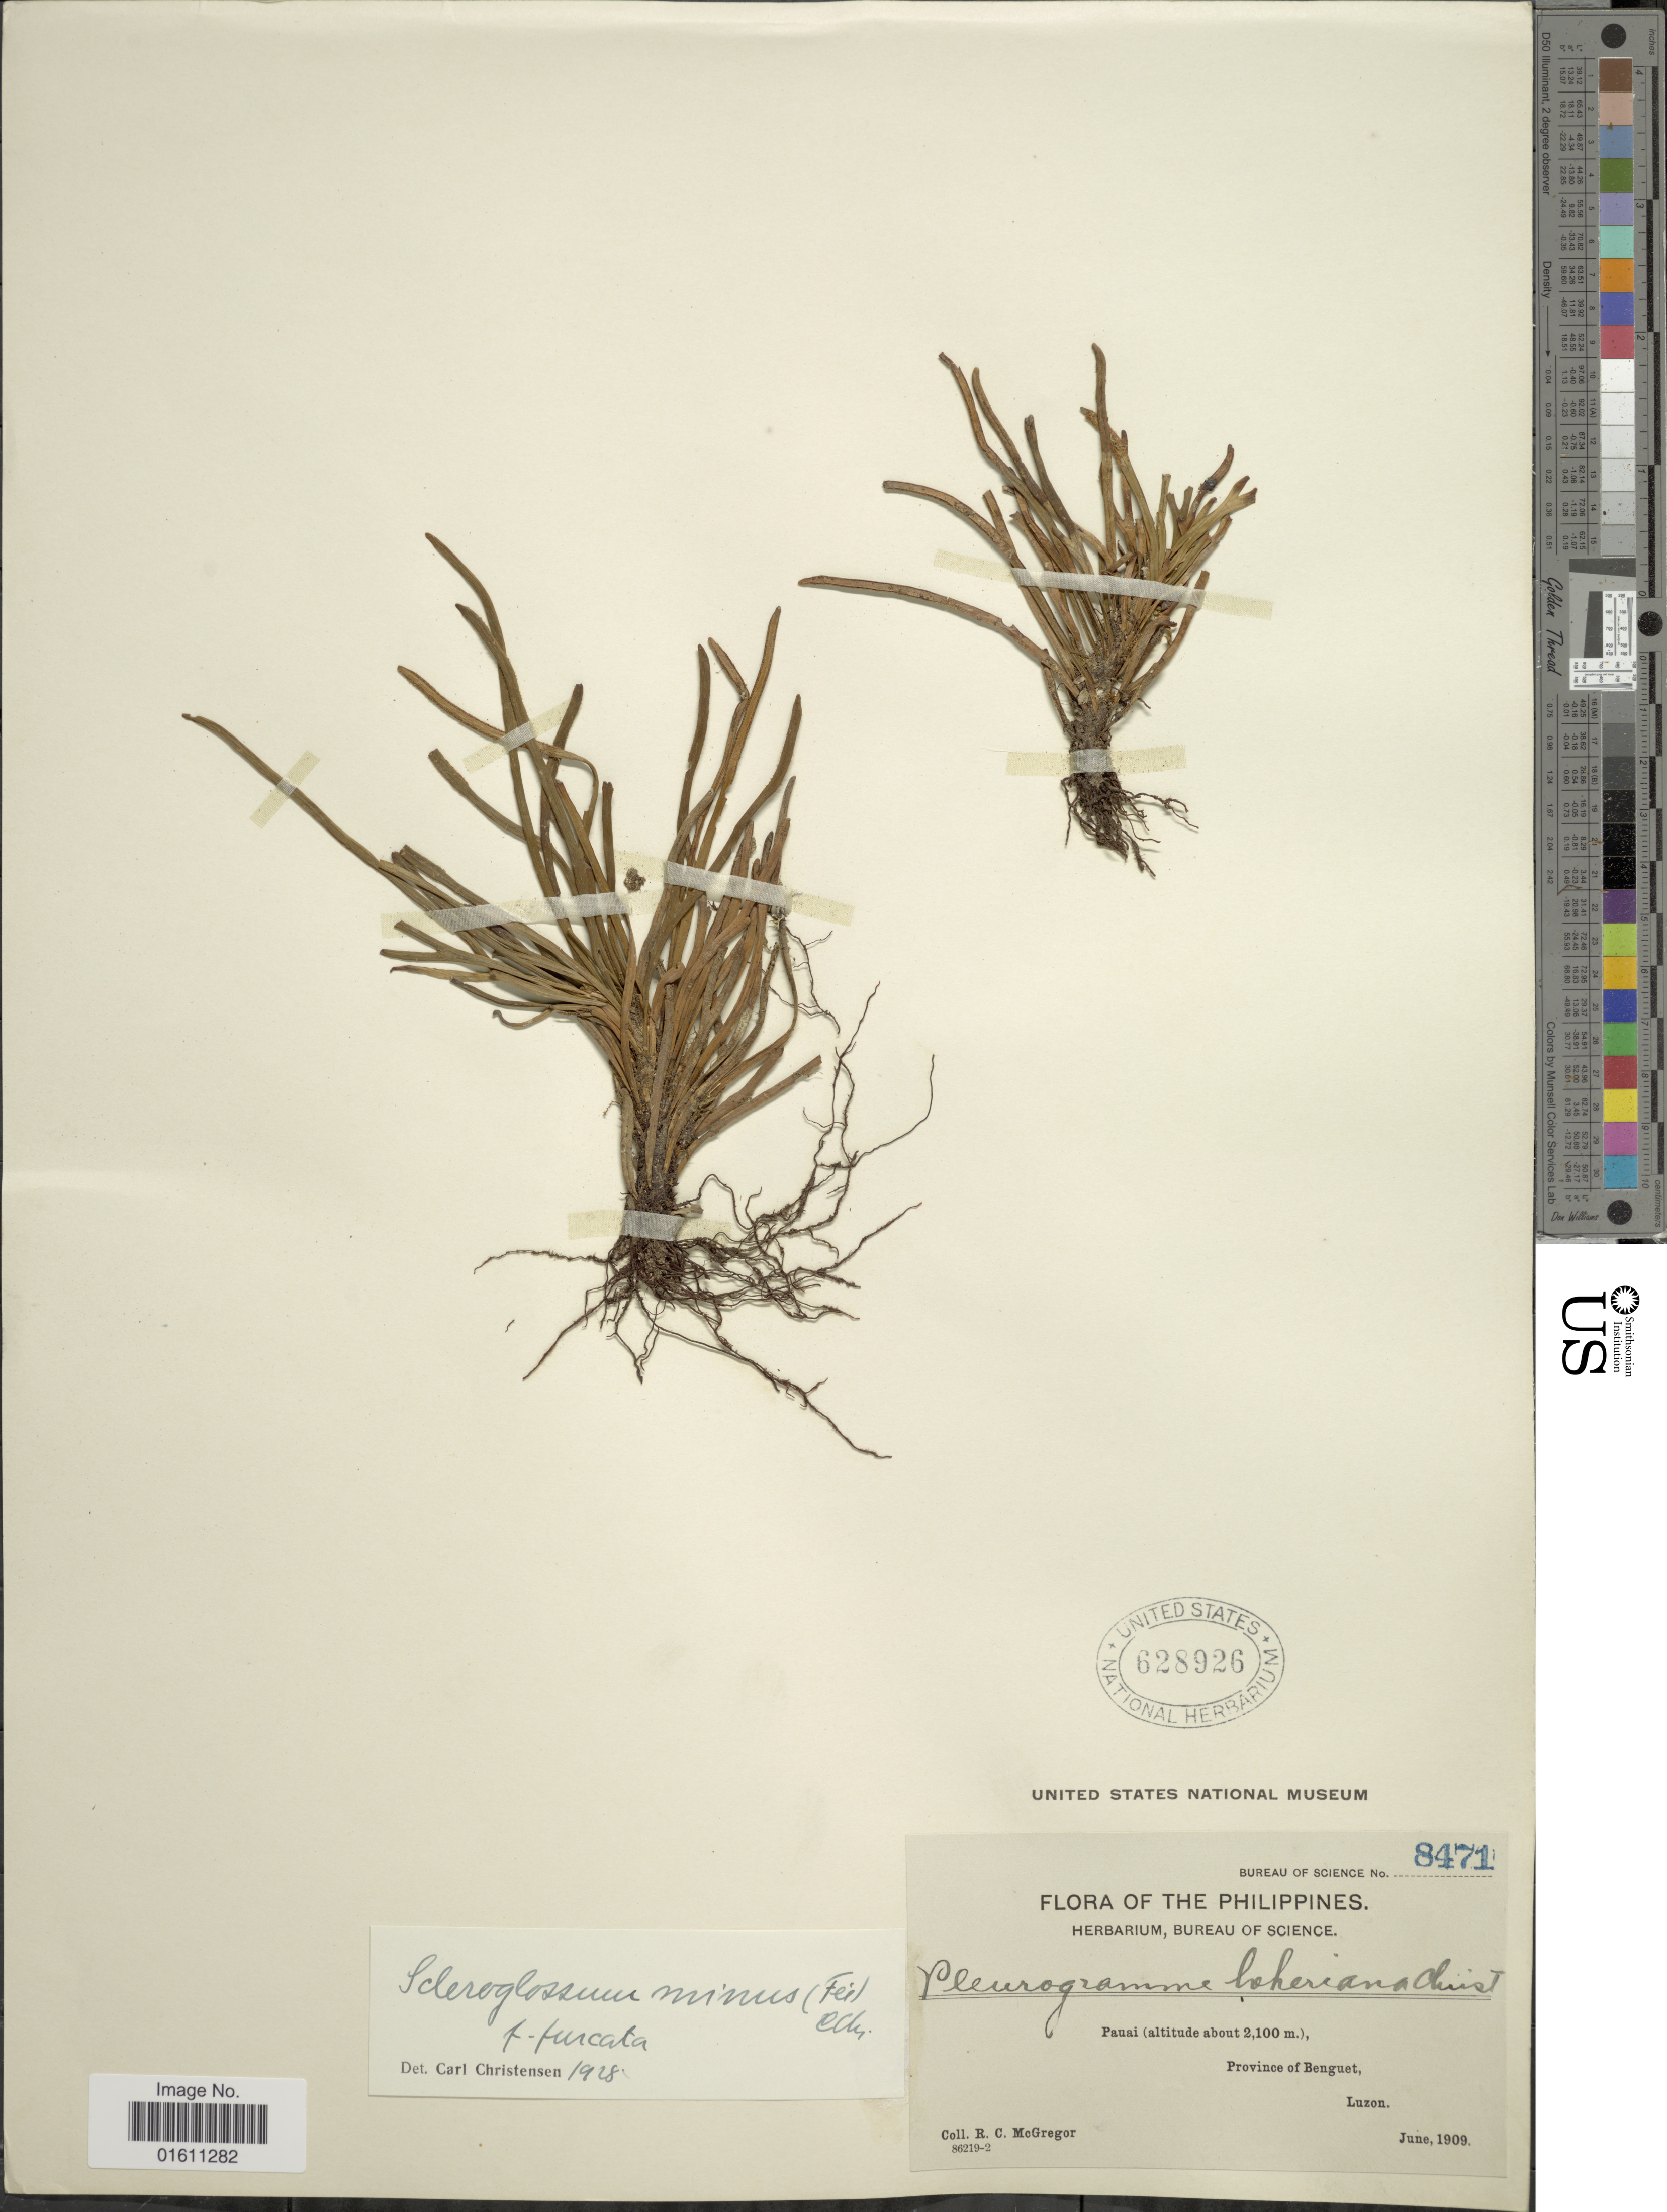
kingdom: Plantae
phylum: Tracheophyta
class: Polypodiopsida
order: Polypodiales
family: Polypodiaceae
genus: Scleroglossum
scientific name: Scleroglossum minus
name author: (Fée) C. Chr.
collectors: R. C. McGregor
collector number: Bureau of Science 8471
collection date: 1909-06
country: Philippines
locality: The Philippines, Pauai, province of Benguet, Luzon.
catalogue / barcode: US 628926